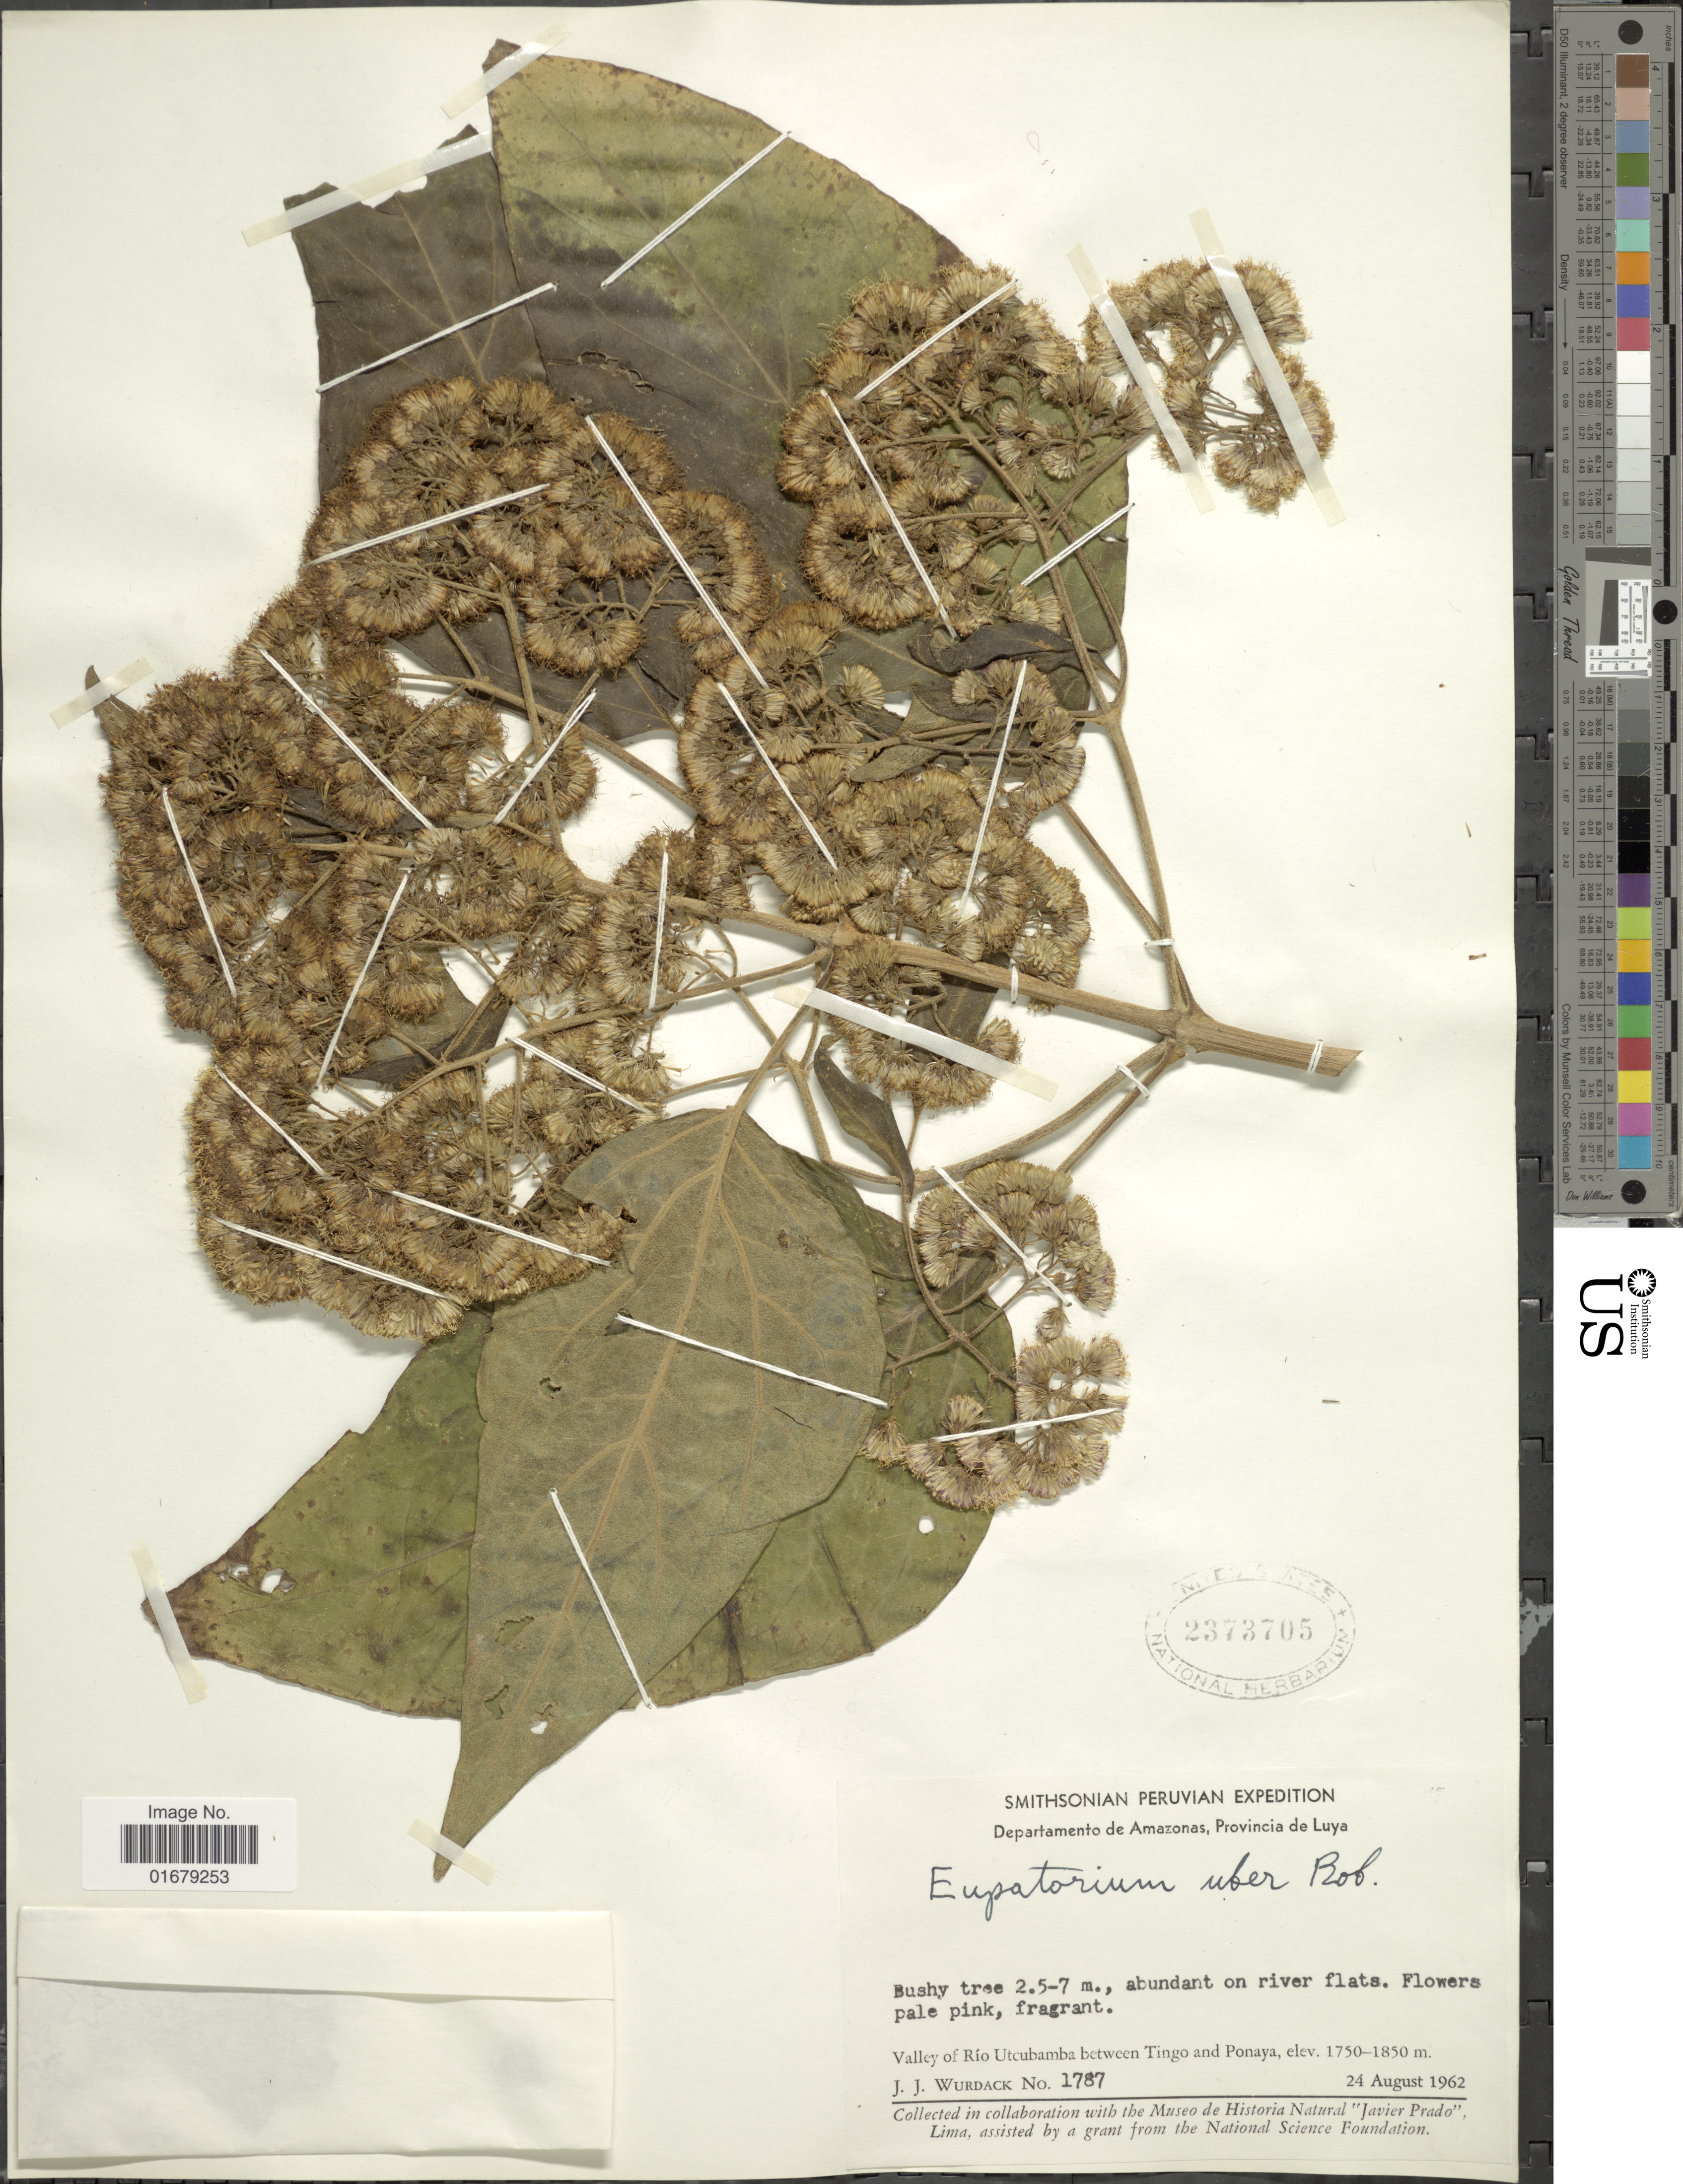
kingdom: Plantae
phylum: Tracheophyta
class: Magnoliopsida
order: Asterales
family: Asteraceae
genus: Kaunia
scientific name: Kaunia uber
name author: (B.L. Rob.) R.M. King & H. Rob.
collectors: J. J. Wurdack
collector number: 1787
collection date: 1962-08-24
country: Peru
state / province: Amazonas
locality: Departemento de Amazonas, Provincia de Luya, Valley of Rio Utcubamba between Tingo and Ponaya.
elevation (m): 1750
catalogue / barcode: US 2373705